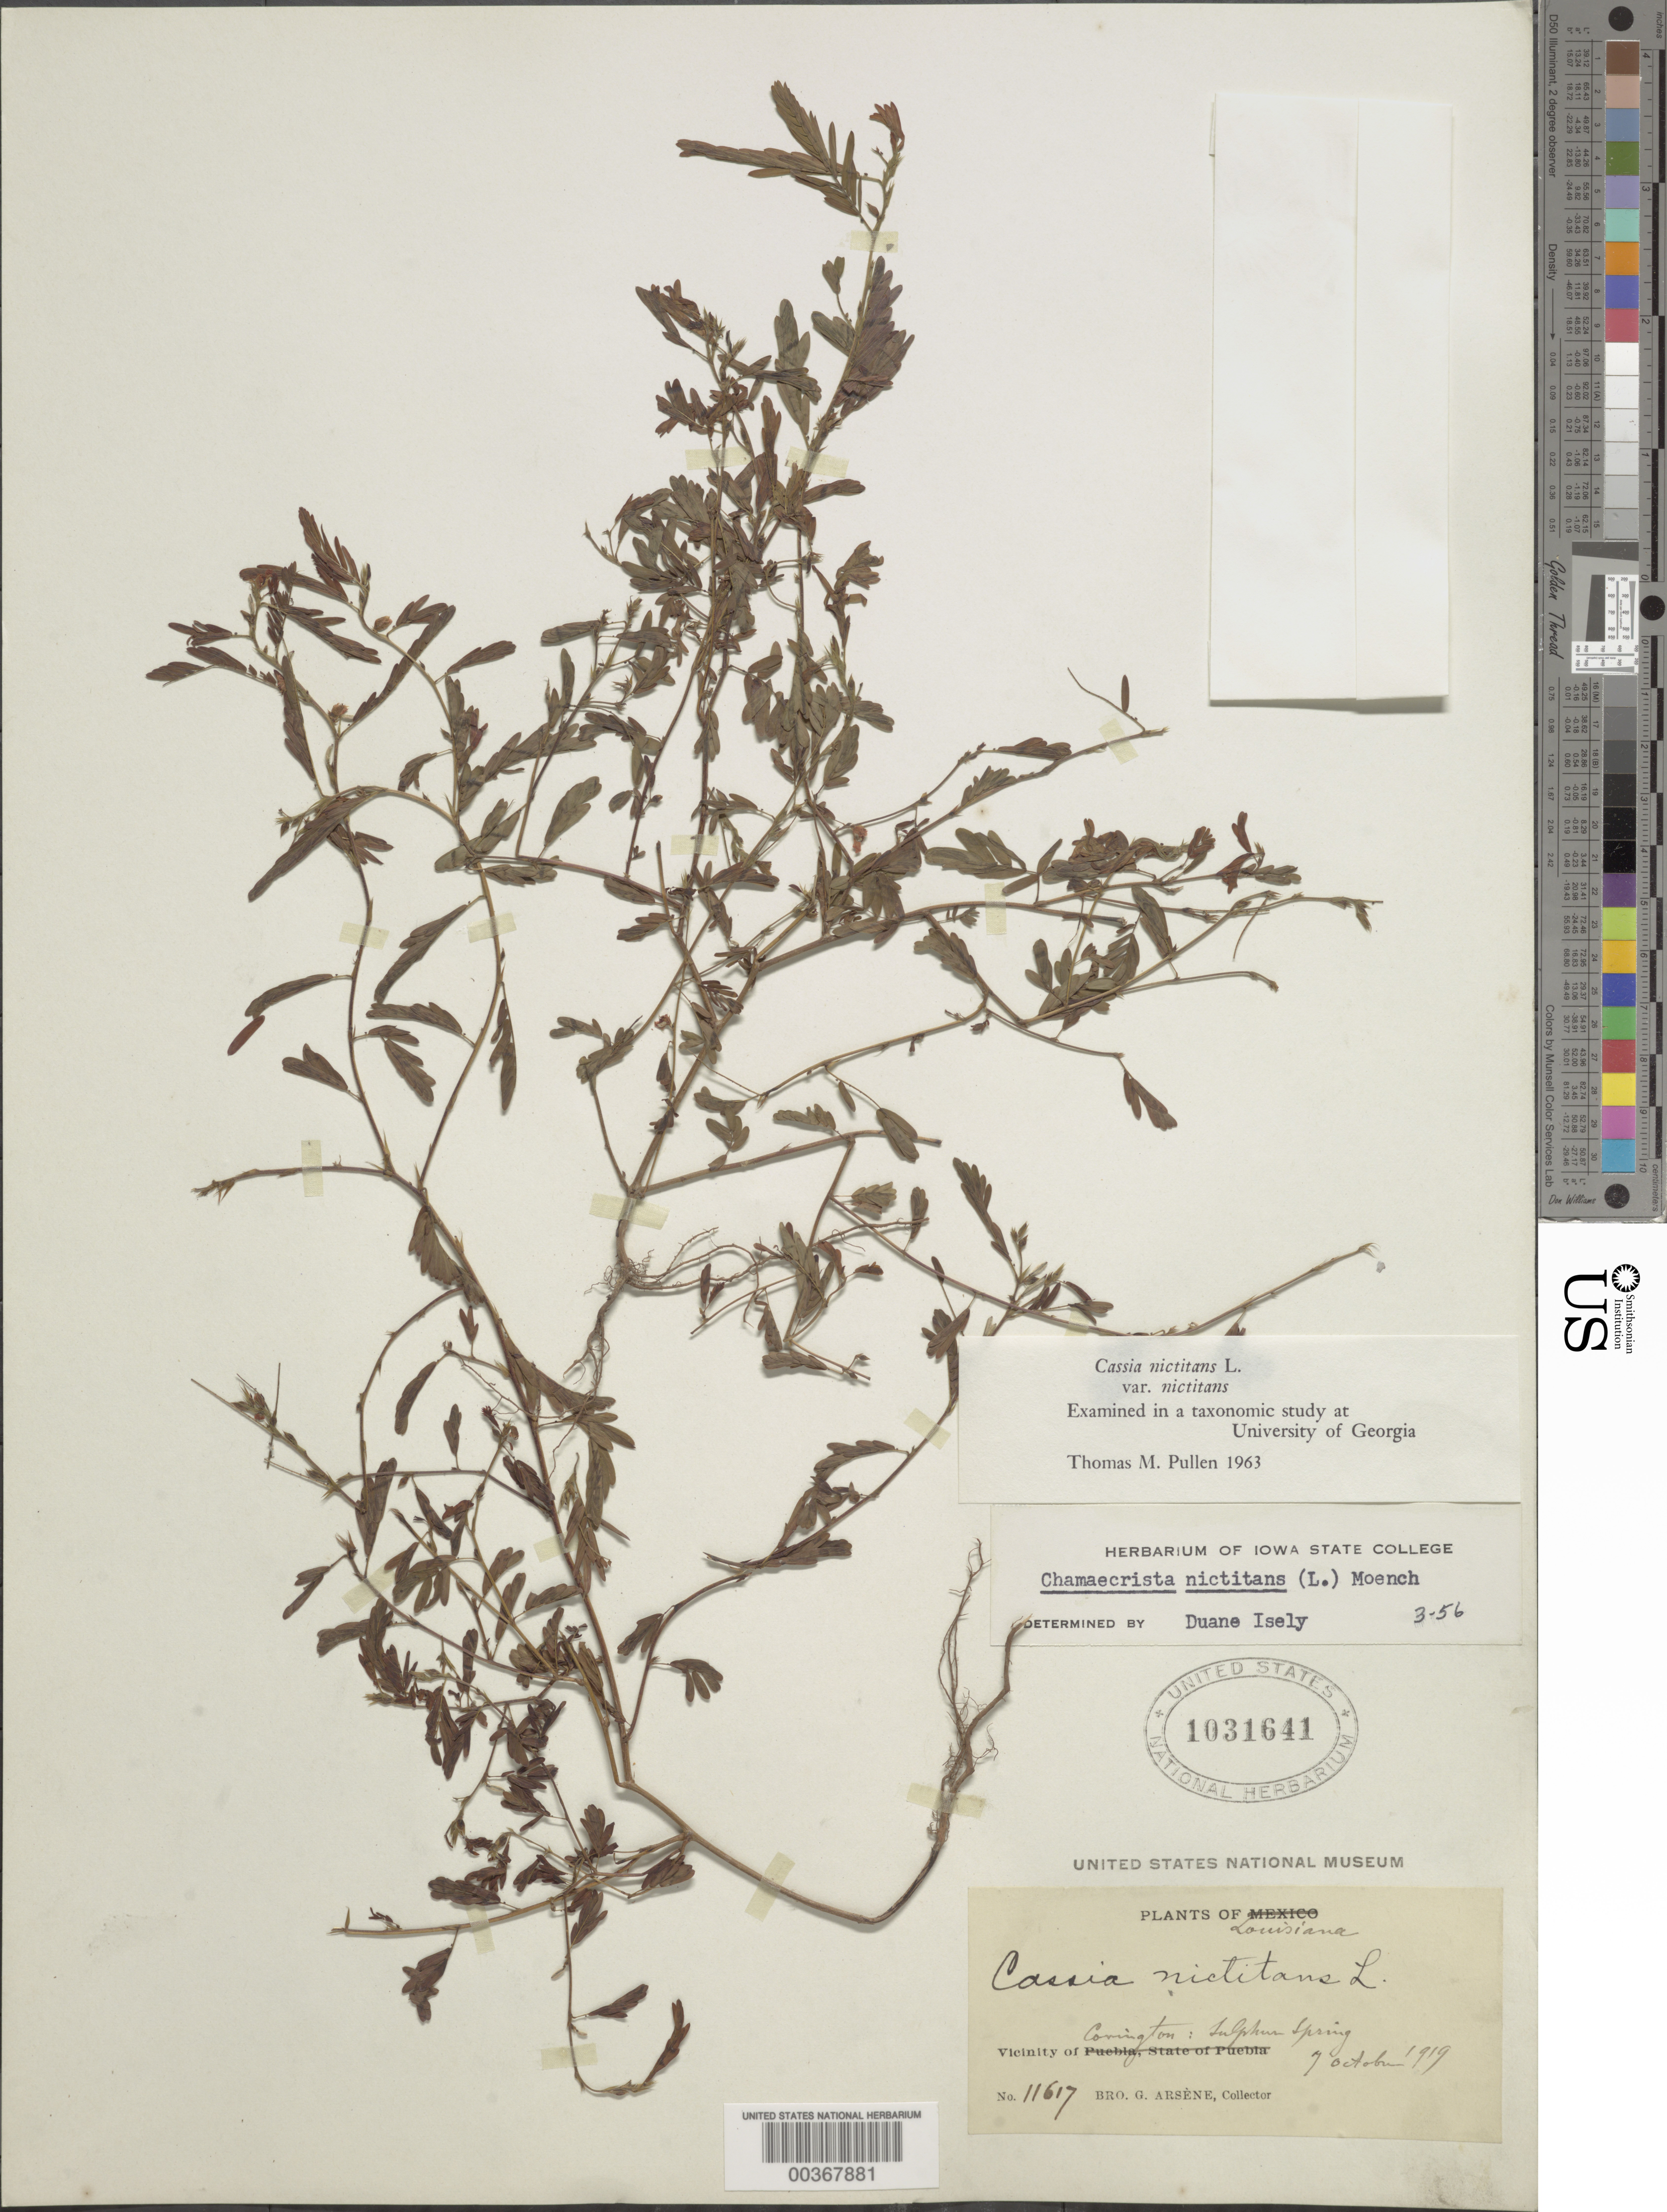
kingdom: Plantae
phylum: Tracheophyta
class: Magnoliopsida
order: Fabales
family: Fabaceae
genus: Chamaecrista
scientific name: Chamaecrista nictitans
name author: (L.) Moench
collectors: Bro. G. Arsène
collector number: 11617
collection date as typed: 07 Oct 1919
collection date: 1919-10-07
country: United States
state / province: Louisiana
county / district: Saint Tammany Parish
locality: Vicinity of covington; sulphur spring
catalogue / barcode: US 1031641